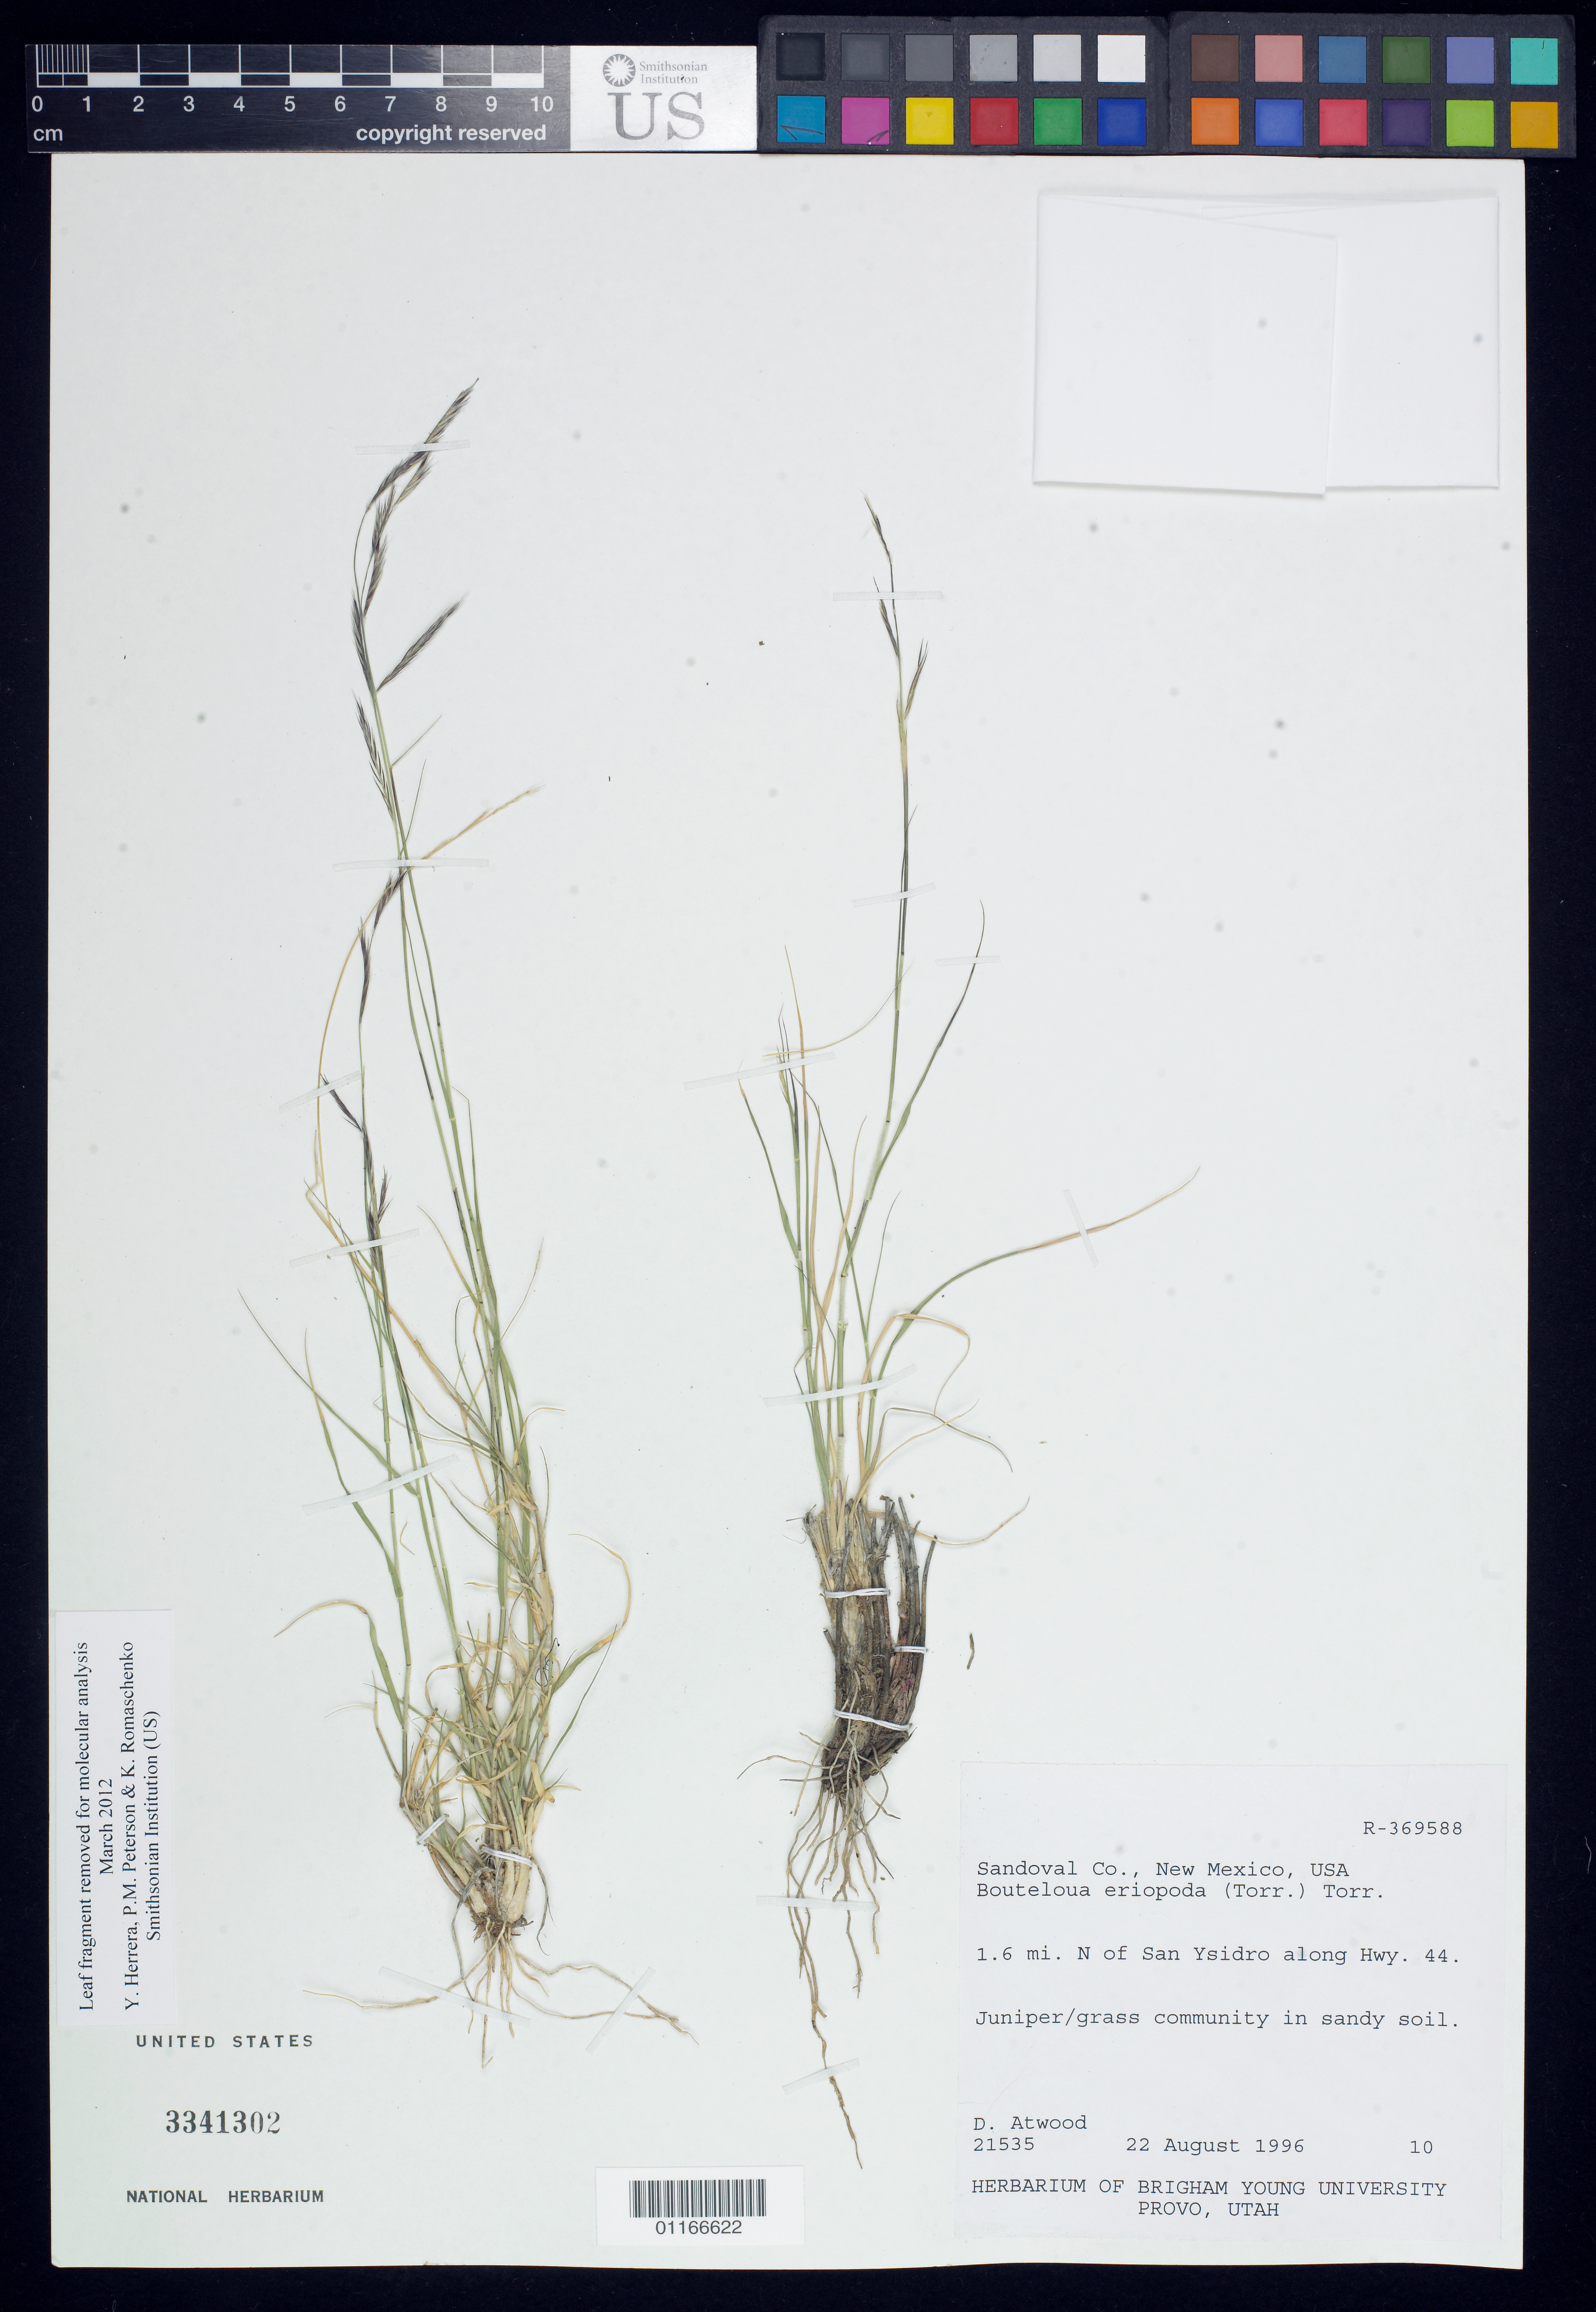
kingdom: Plantae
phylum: Tracheophyta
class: Liliopsida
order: Poales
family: Poaceae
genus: Bouteloua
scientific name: Bouteloua eriopoda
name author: (Torr.) Torr.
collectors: D. Atwood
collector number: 21535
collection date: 1996-08-22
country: United States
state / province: New Mexico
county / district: Sandoval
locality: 1.6 miles N of San Ysidro along Highway 44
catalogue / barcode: US 3341302